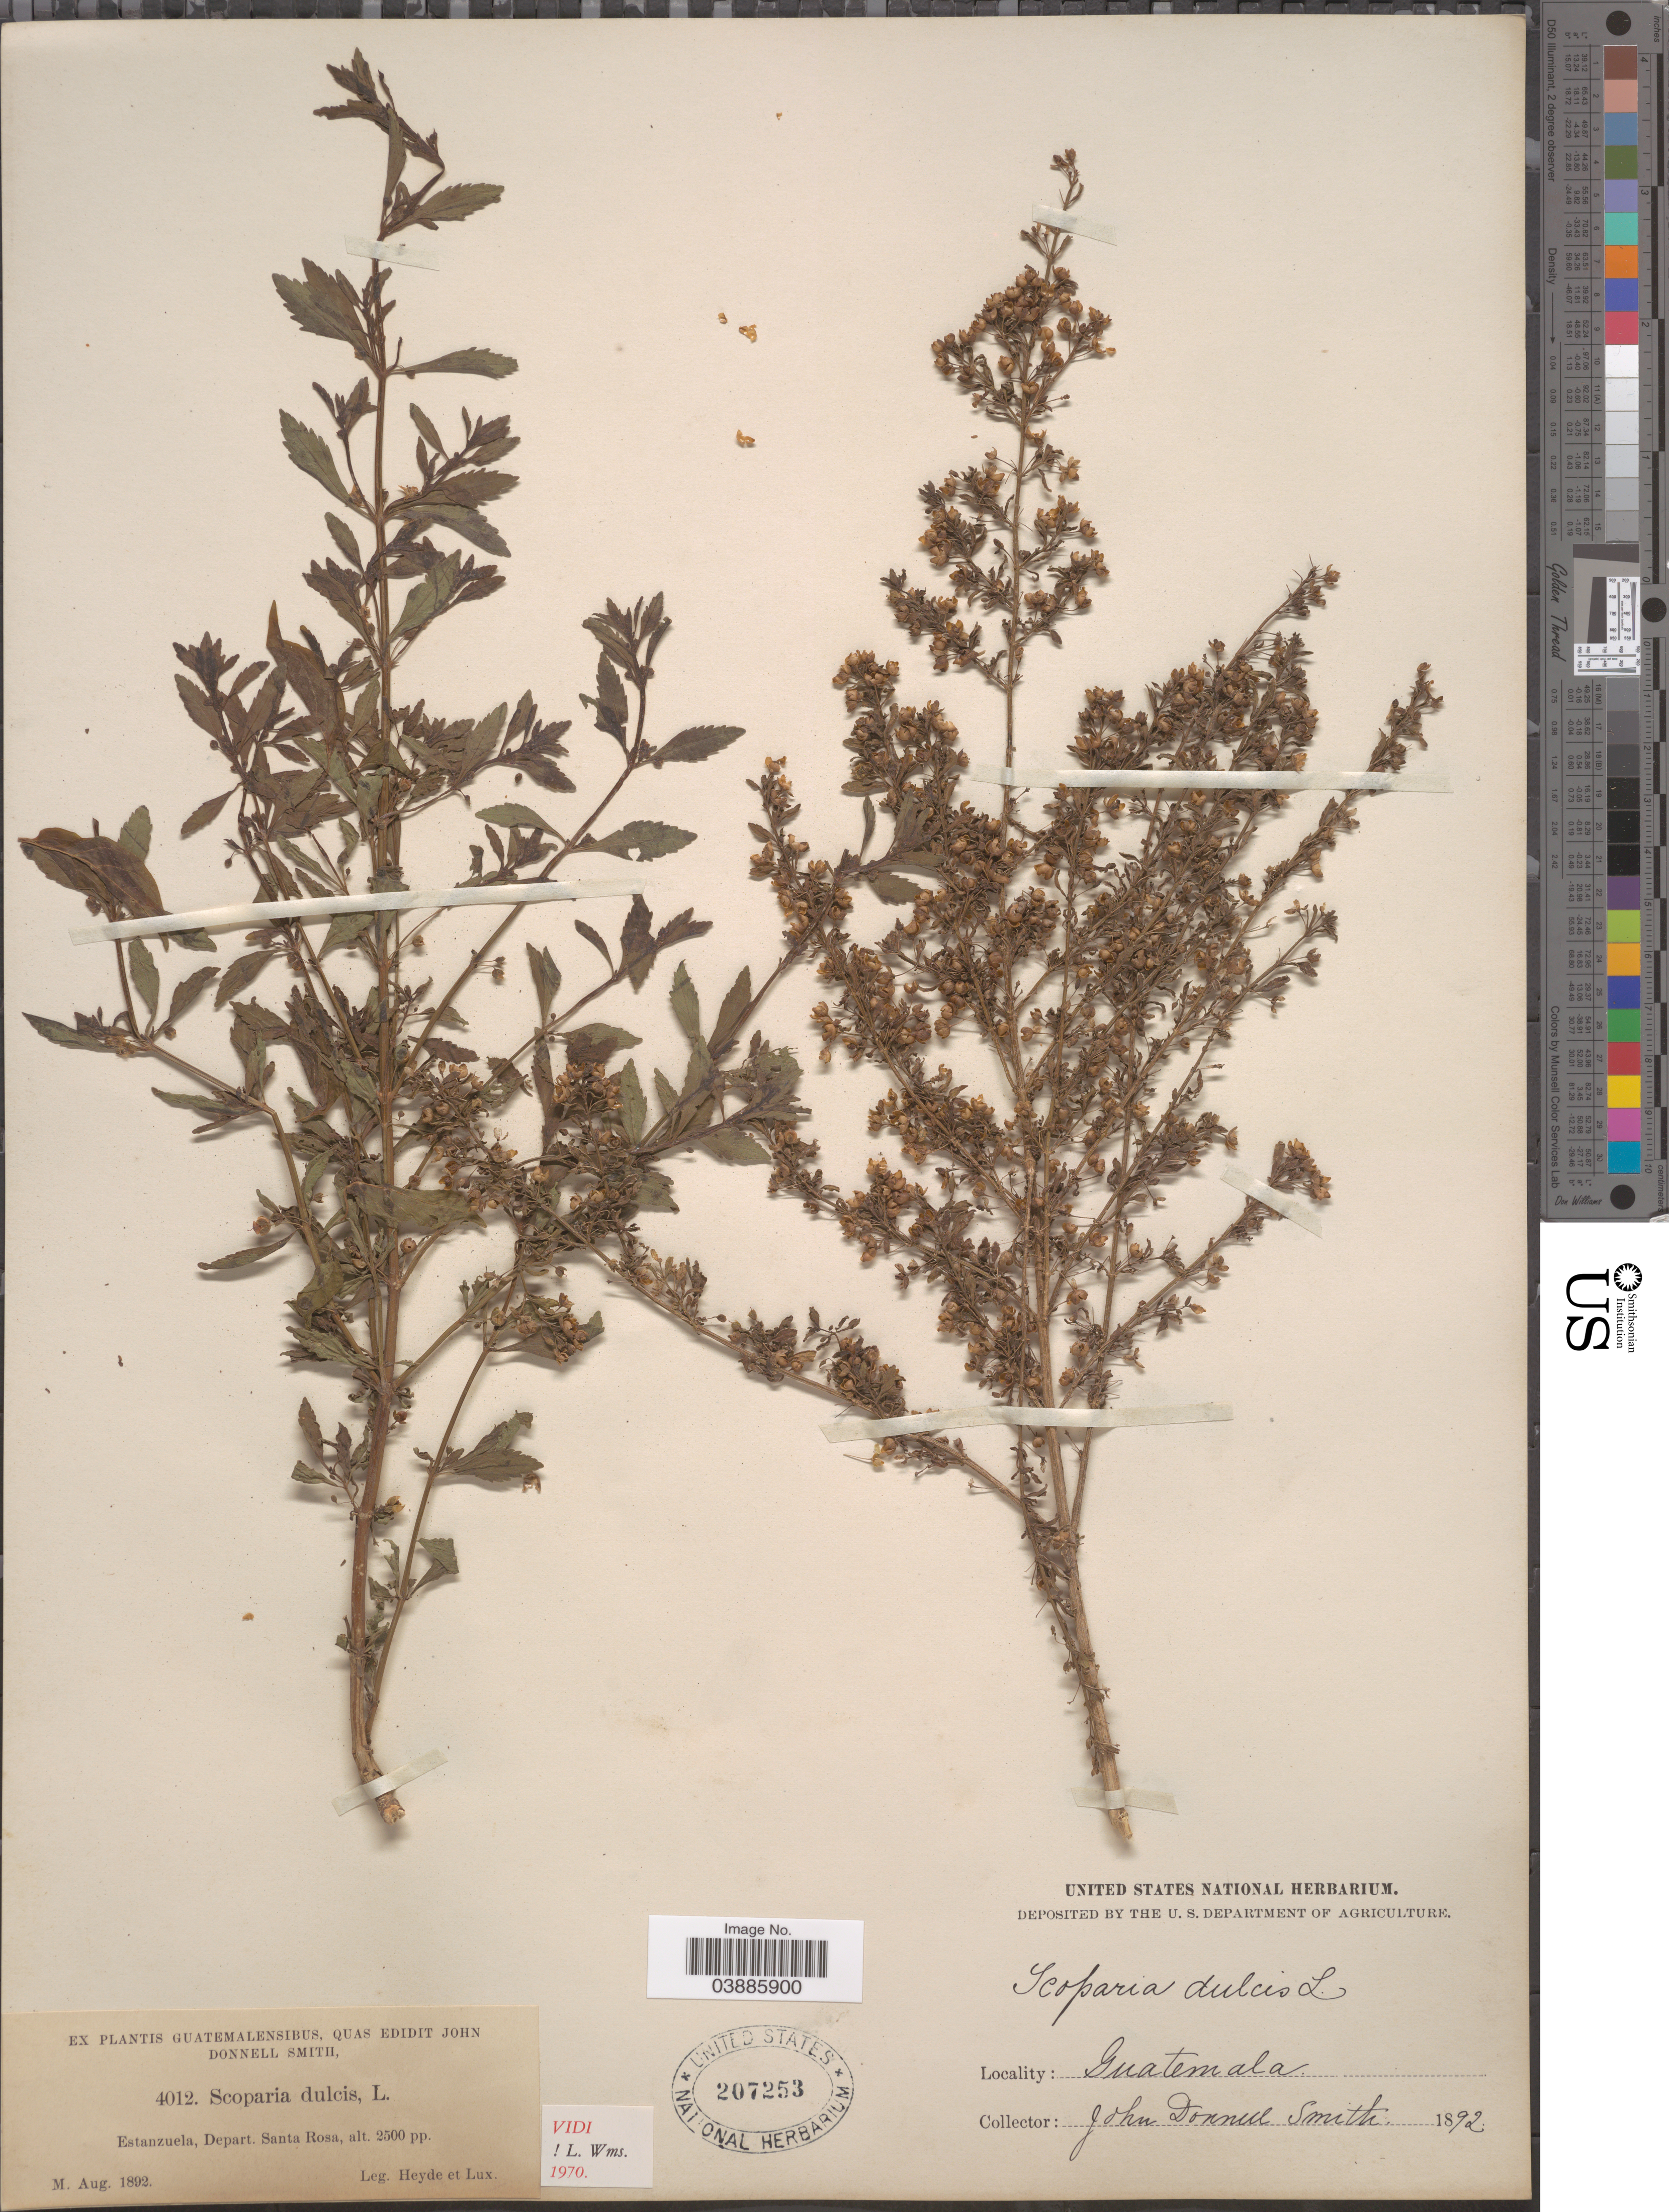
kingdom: Plantae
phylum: Tracheophyta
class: Magnoliopsida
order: Lamiales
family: Plantaginaceae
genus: Scoparia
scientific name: Scoparia dulcis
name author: L.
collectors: J. Donnell Smith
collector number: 4012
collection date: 1892-08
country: Guatemala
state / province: Santa Rosa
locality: Estanzuela, Depart. Santa Rosa.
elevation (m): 762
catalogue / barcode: US 207253